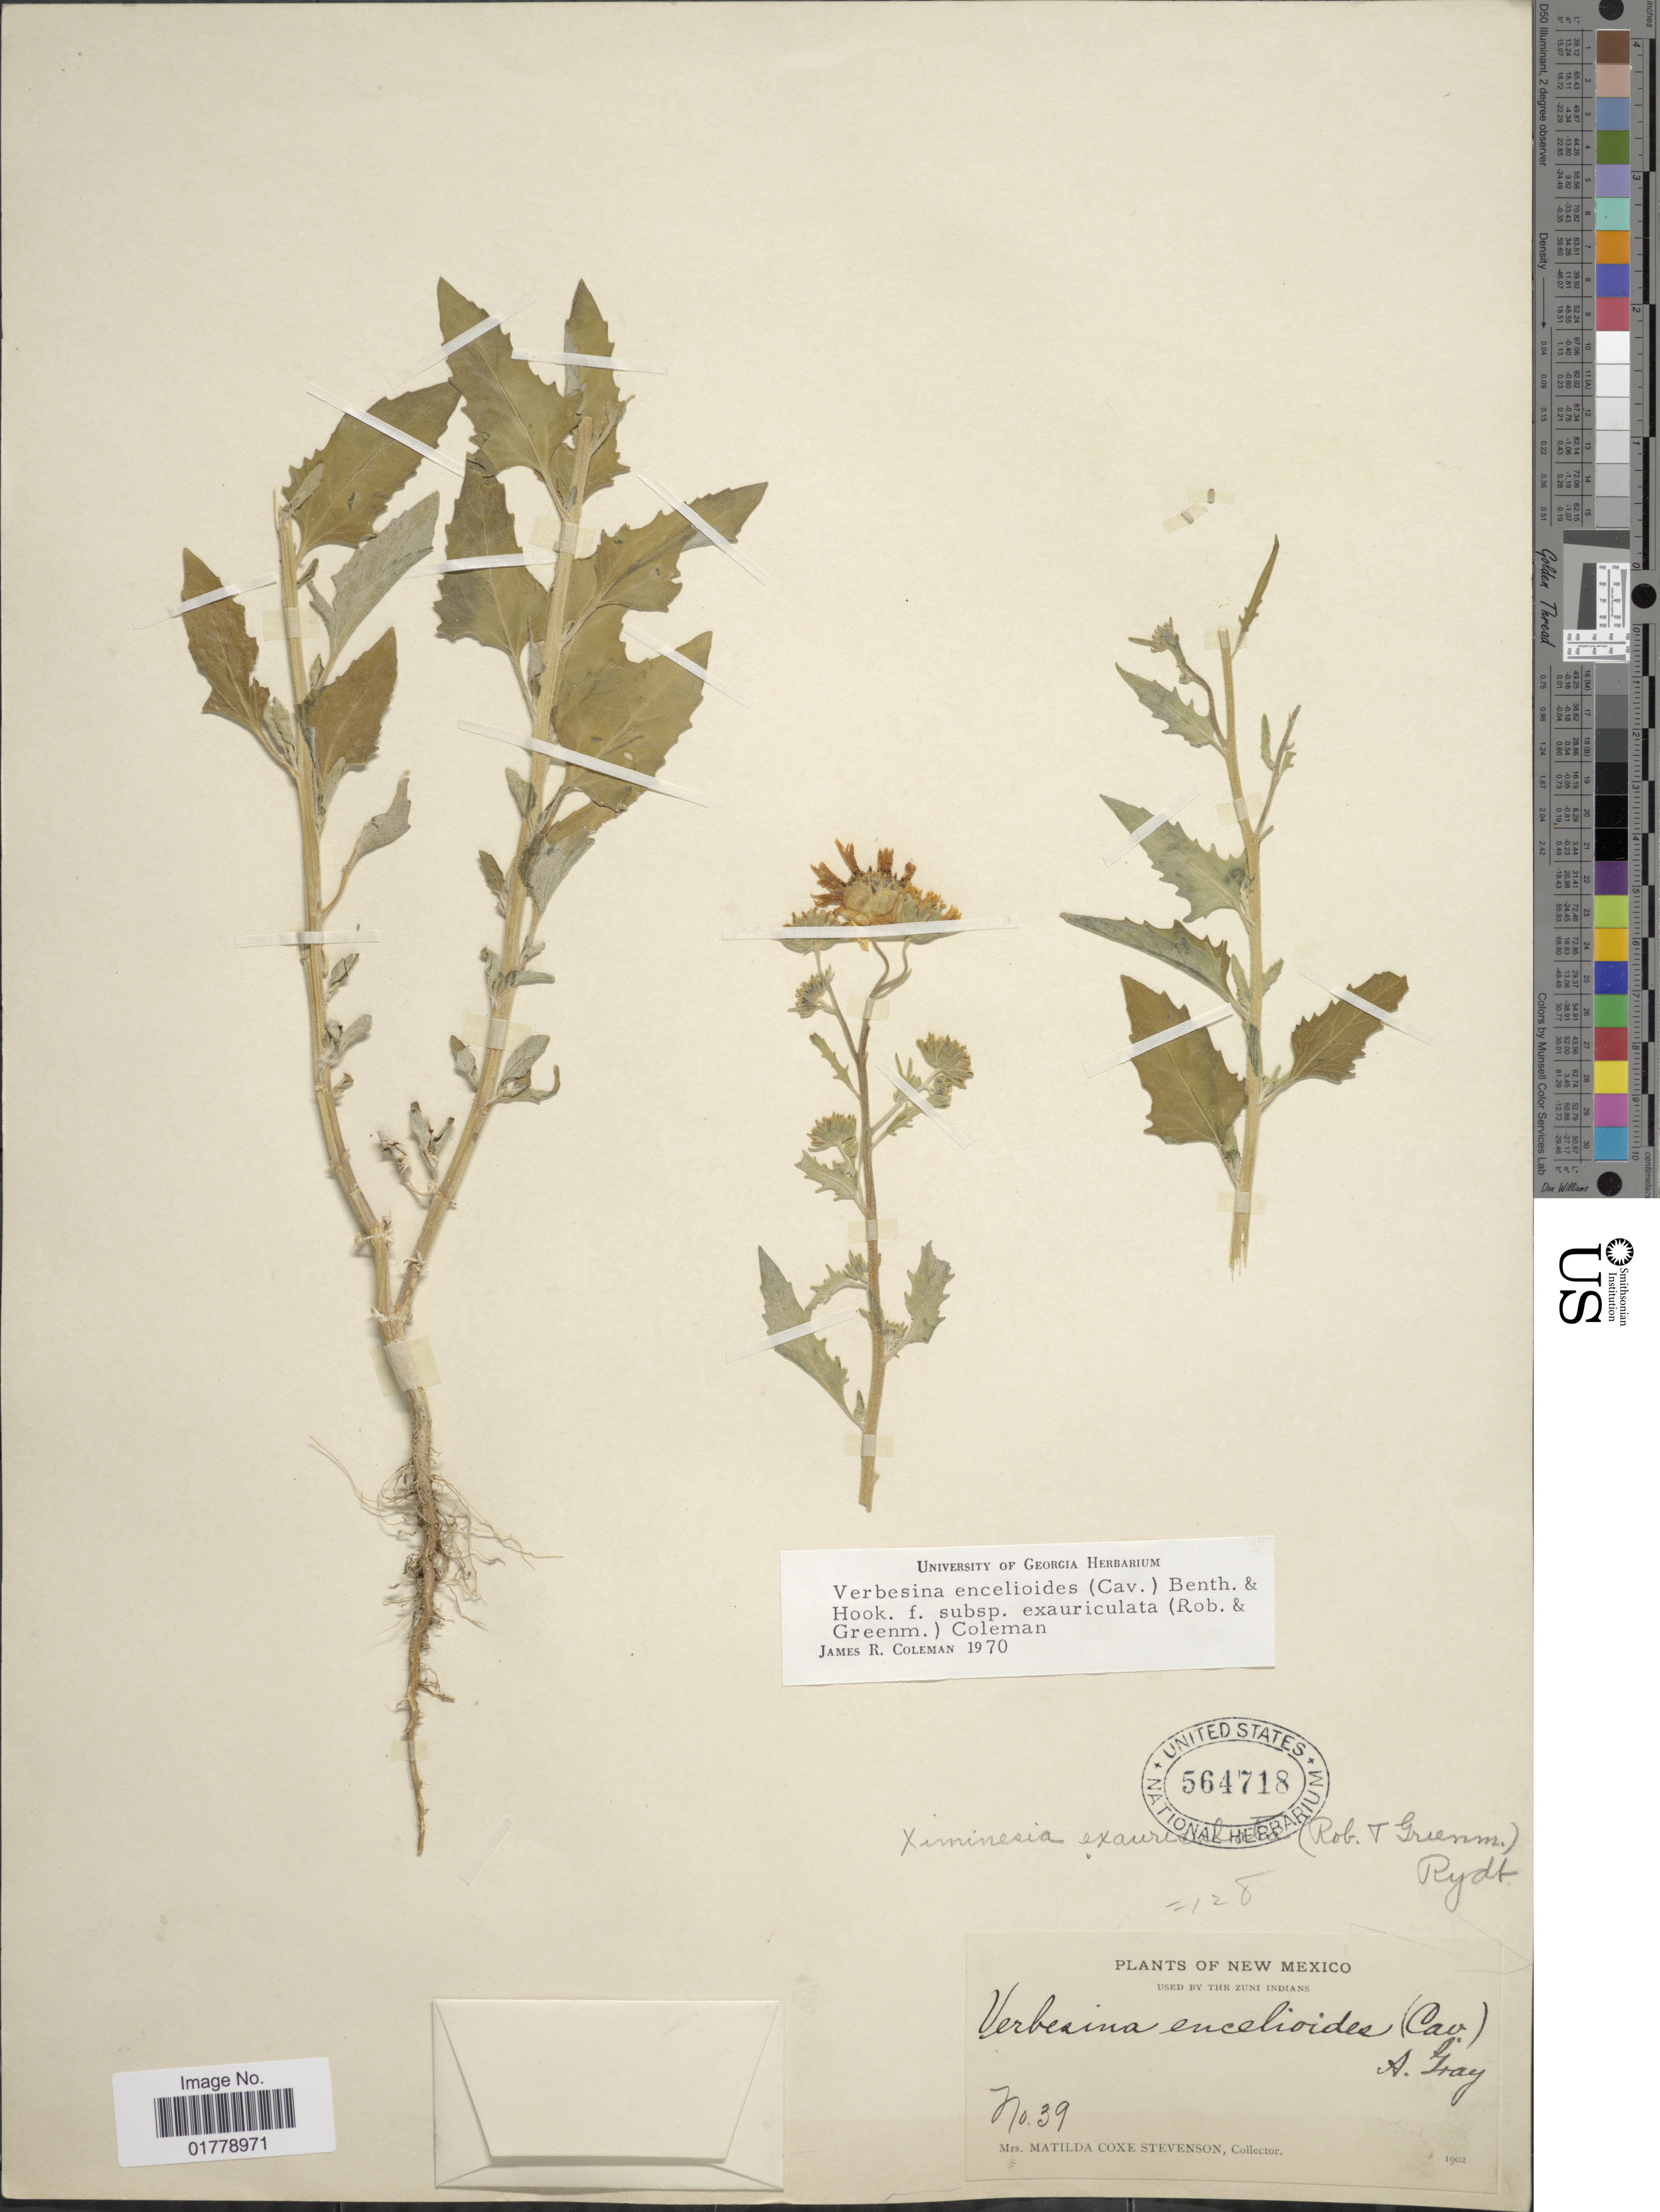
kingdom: Plantae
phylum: Tracheophyta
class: Magnoliopsida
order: Asterales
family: Asteraceae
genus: Verbesina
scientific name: Verbesina encelioides var. cana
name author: (B.L. Rob.) Greenm.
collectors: M. Stevenson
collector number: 39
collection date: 1902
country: United States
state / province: New Mexico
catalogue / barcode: US 564718